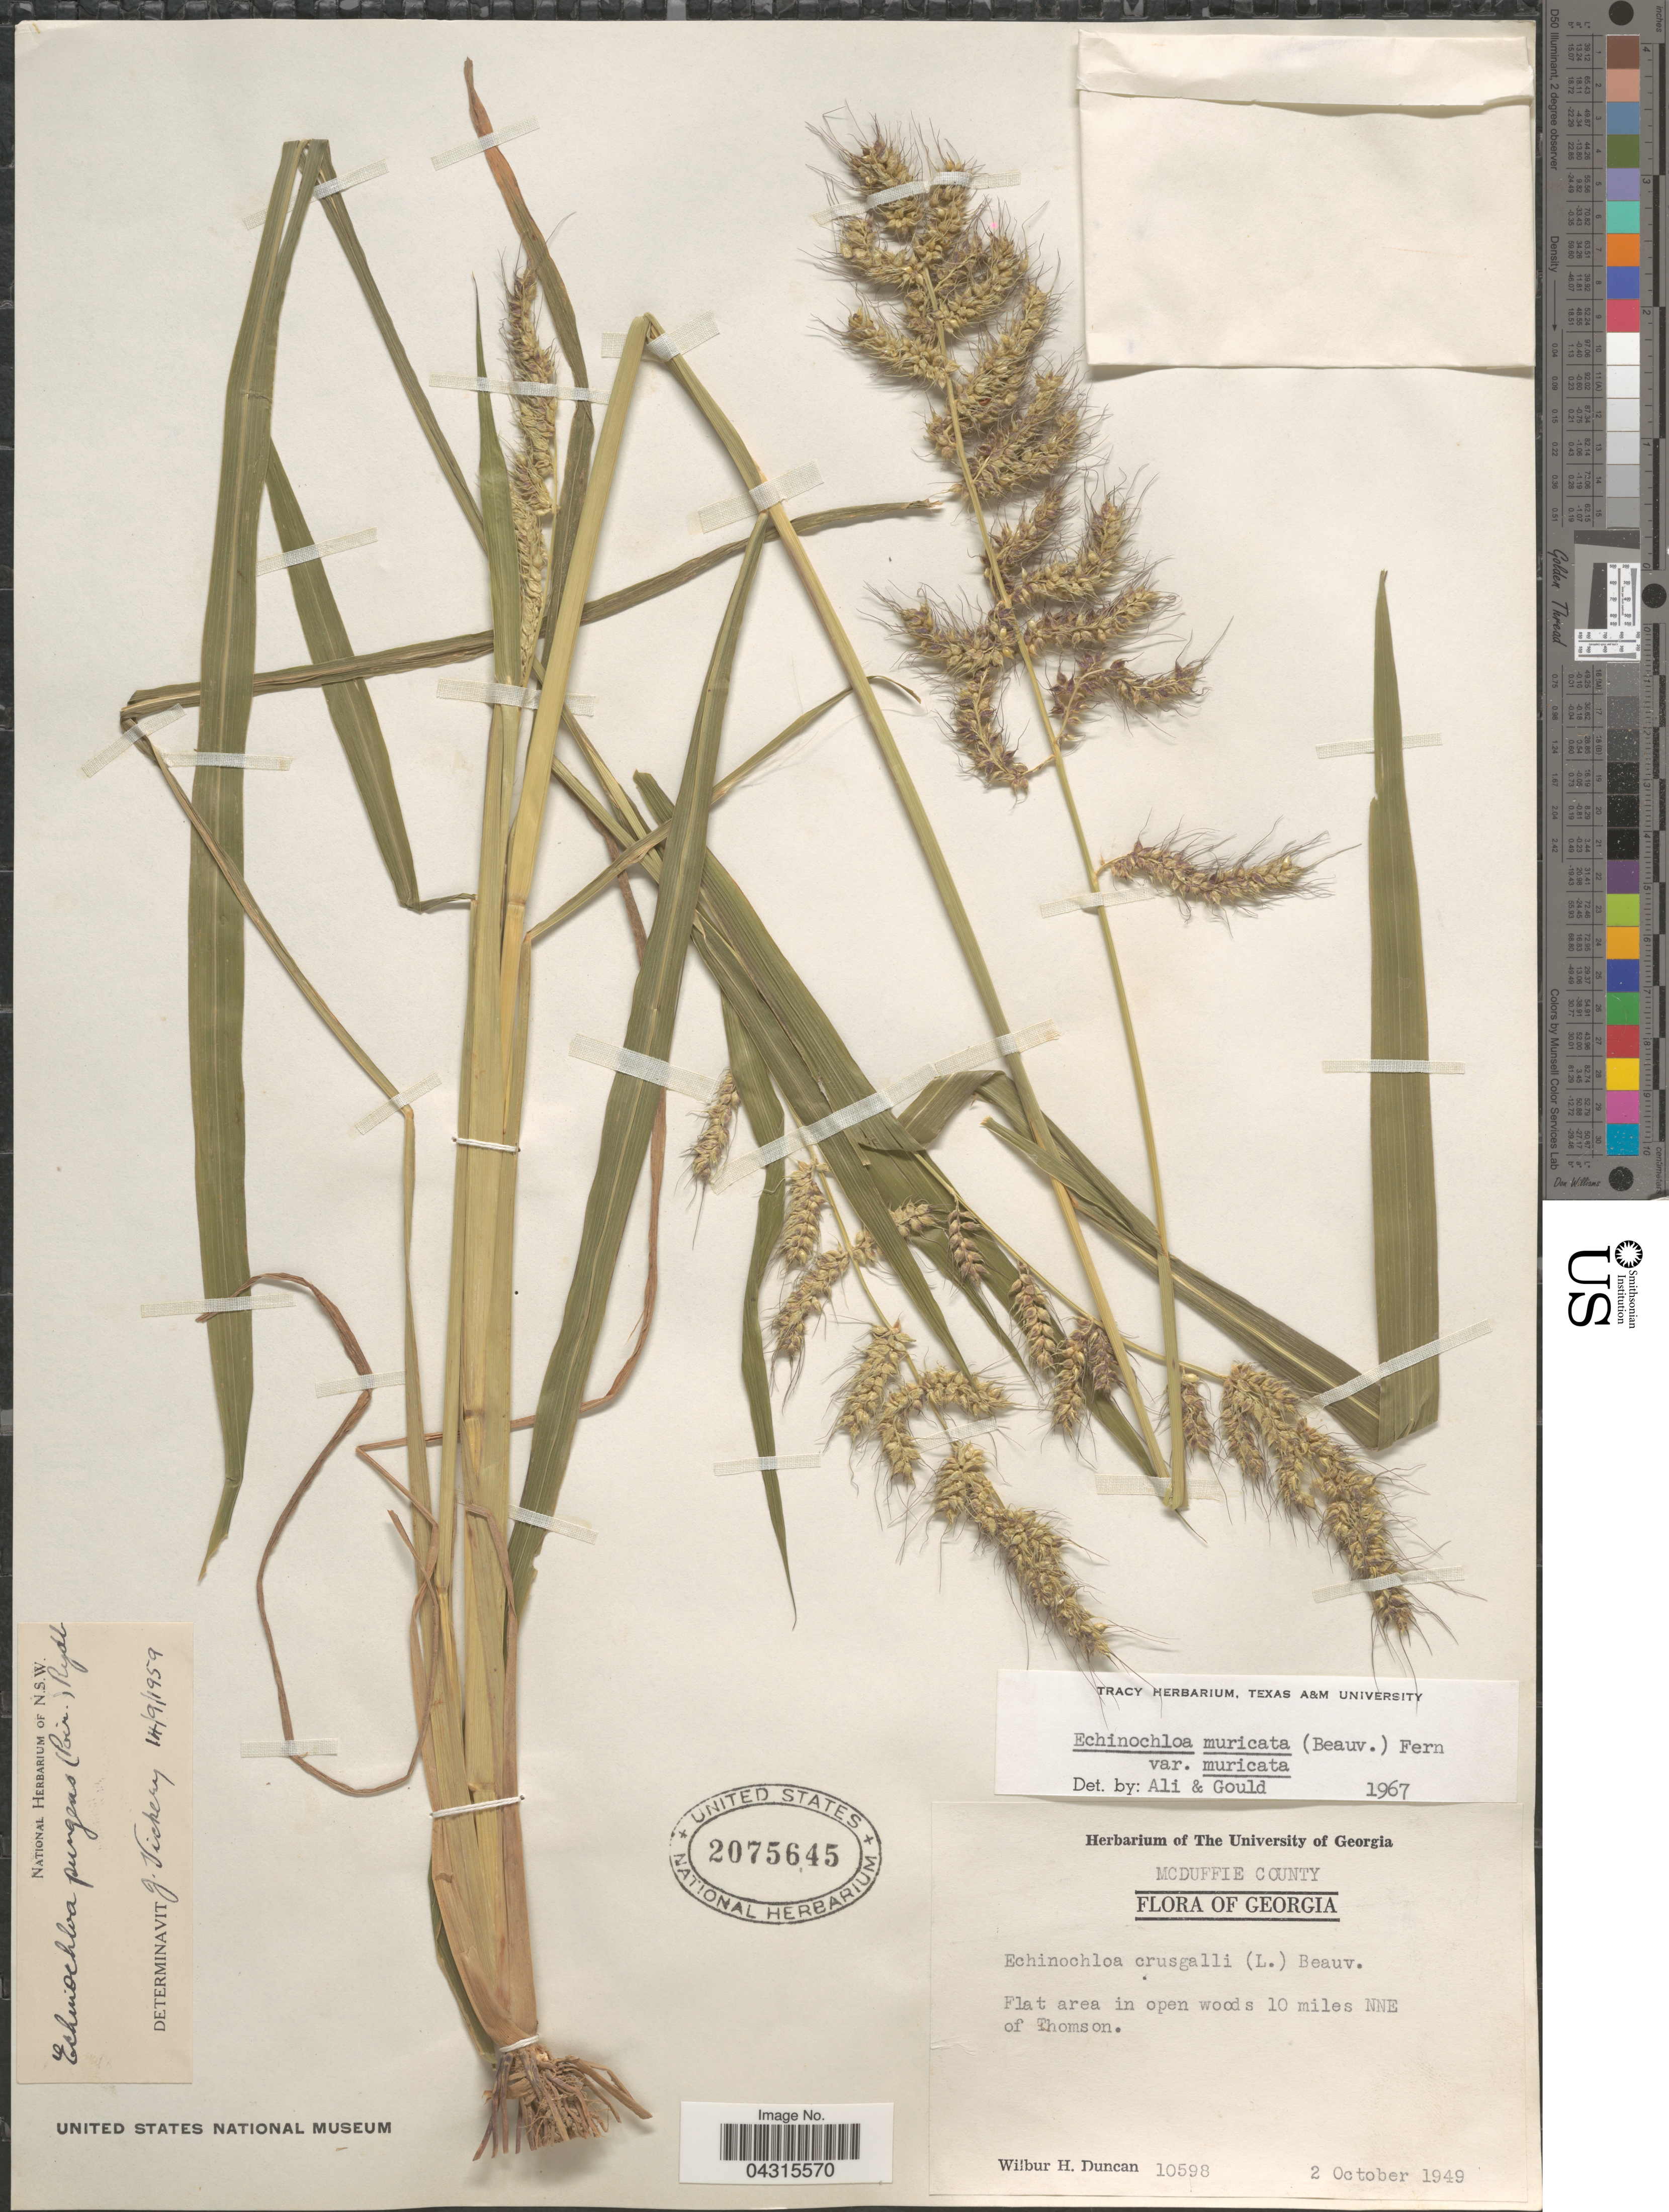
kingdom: Plantae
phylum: Tracheophyta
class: Liliopsida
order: Poales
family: Poaceae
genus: Echinochloa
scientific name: Echinochloa muricata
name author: (P. Beauv.) Fernald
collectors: W. H. Duncan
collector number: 10598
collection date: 1949-10-02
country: United States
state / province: Georgia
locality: McDuffie County. Flat area in open woods 10 miles NNE of Thomson.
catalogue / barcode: US 2075645